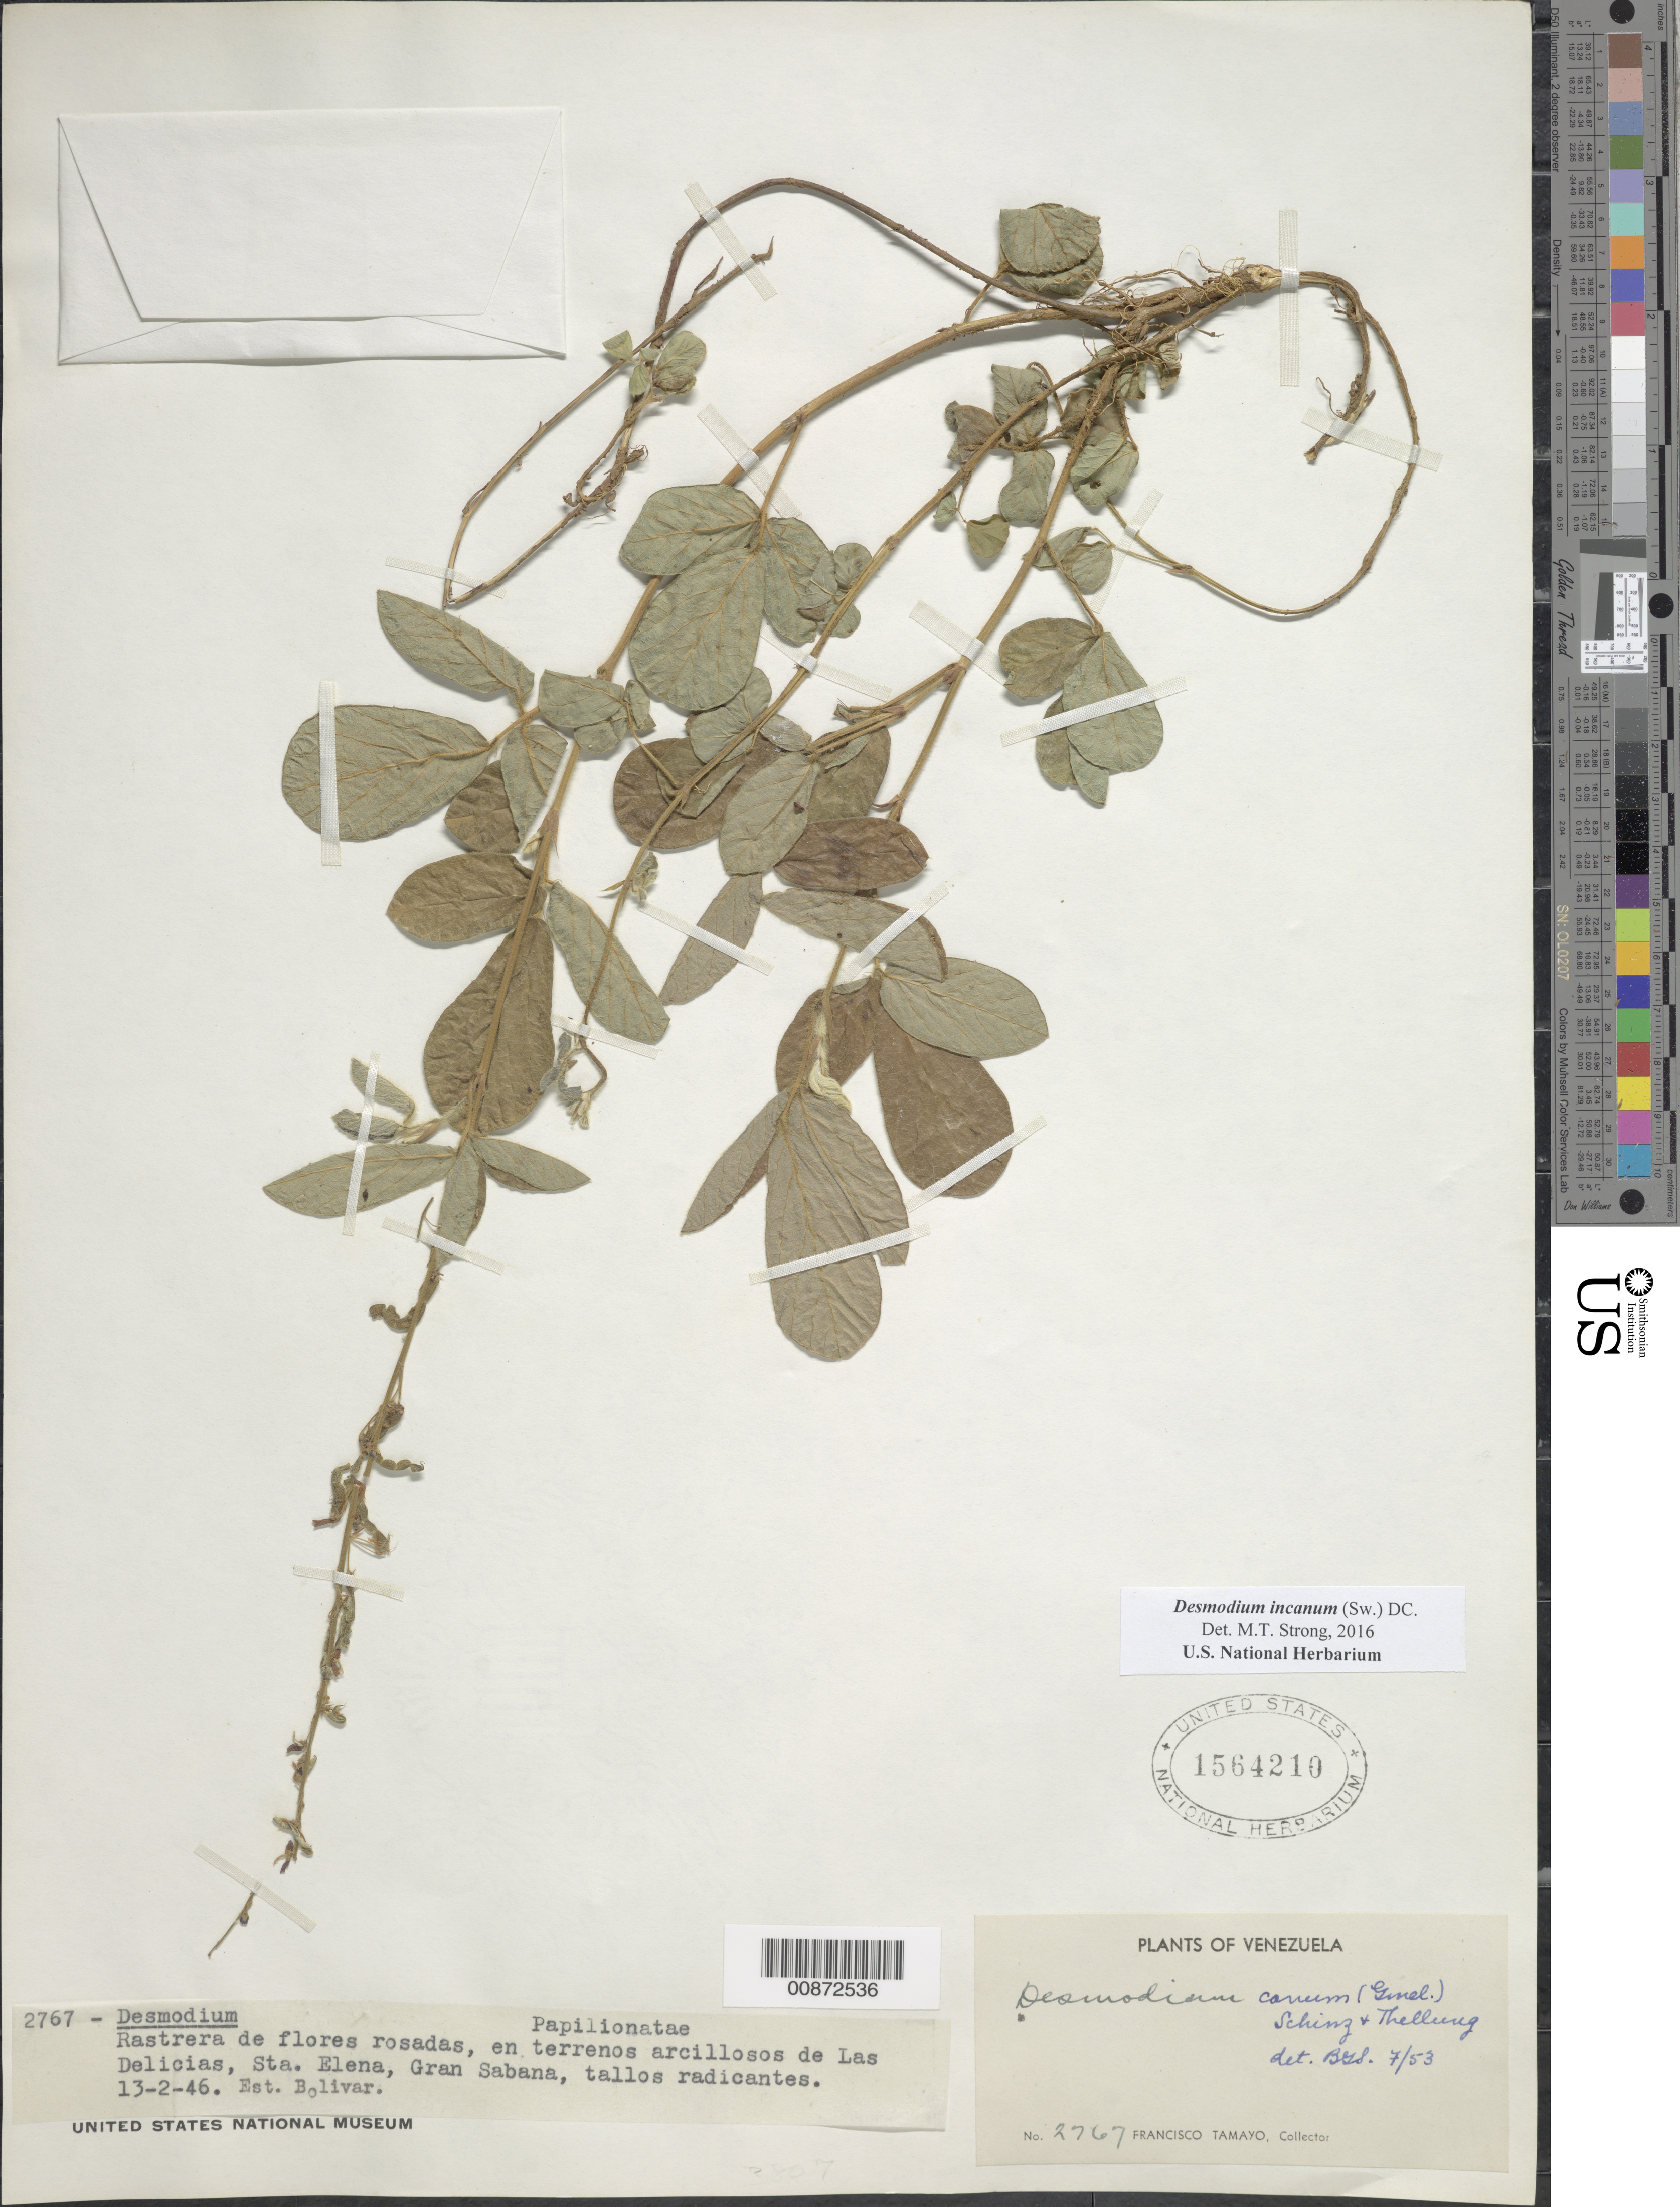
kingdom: Plantae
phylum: Tracheophyta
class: Magnoliopsida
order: Fabales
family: Fabaceae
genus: Desmodium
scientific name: Desmodium incanum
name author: (Sw.) DC.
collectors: F. Tamayo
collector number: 2767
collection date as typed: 13-Feb-46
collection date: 1946-02-13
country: Venezuela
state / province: Bolívar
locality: Gran Sabana, Sta. Elena, Las Delicias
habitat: Terrenos arcillosos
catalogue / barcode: US 1564210